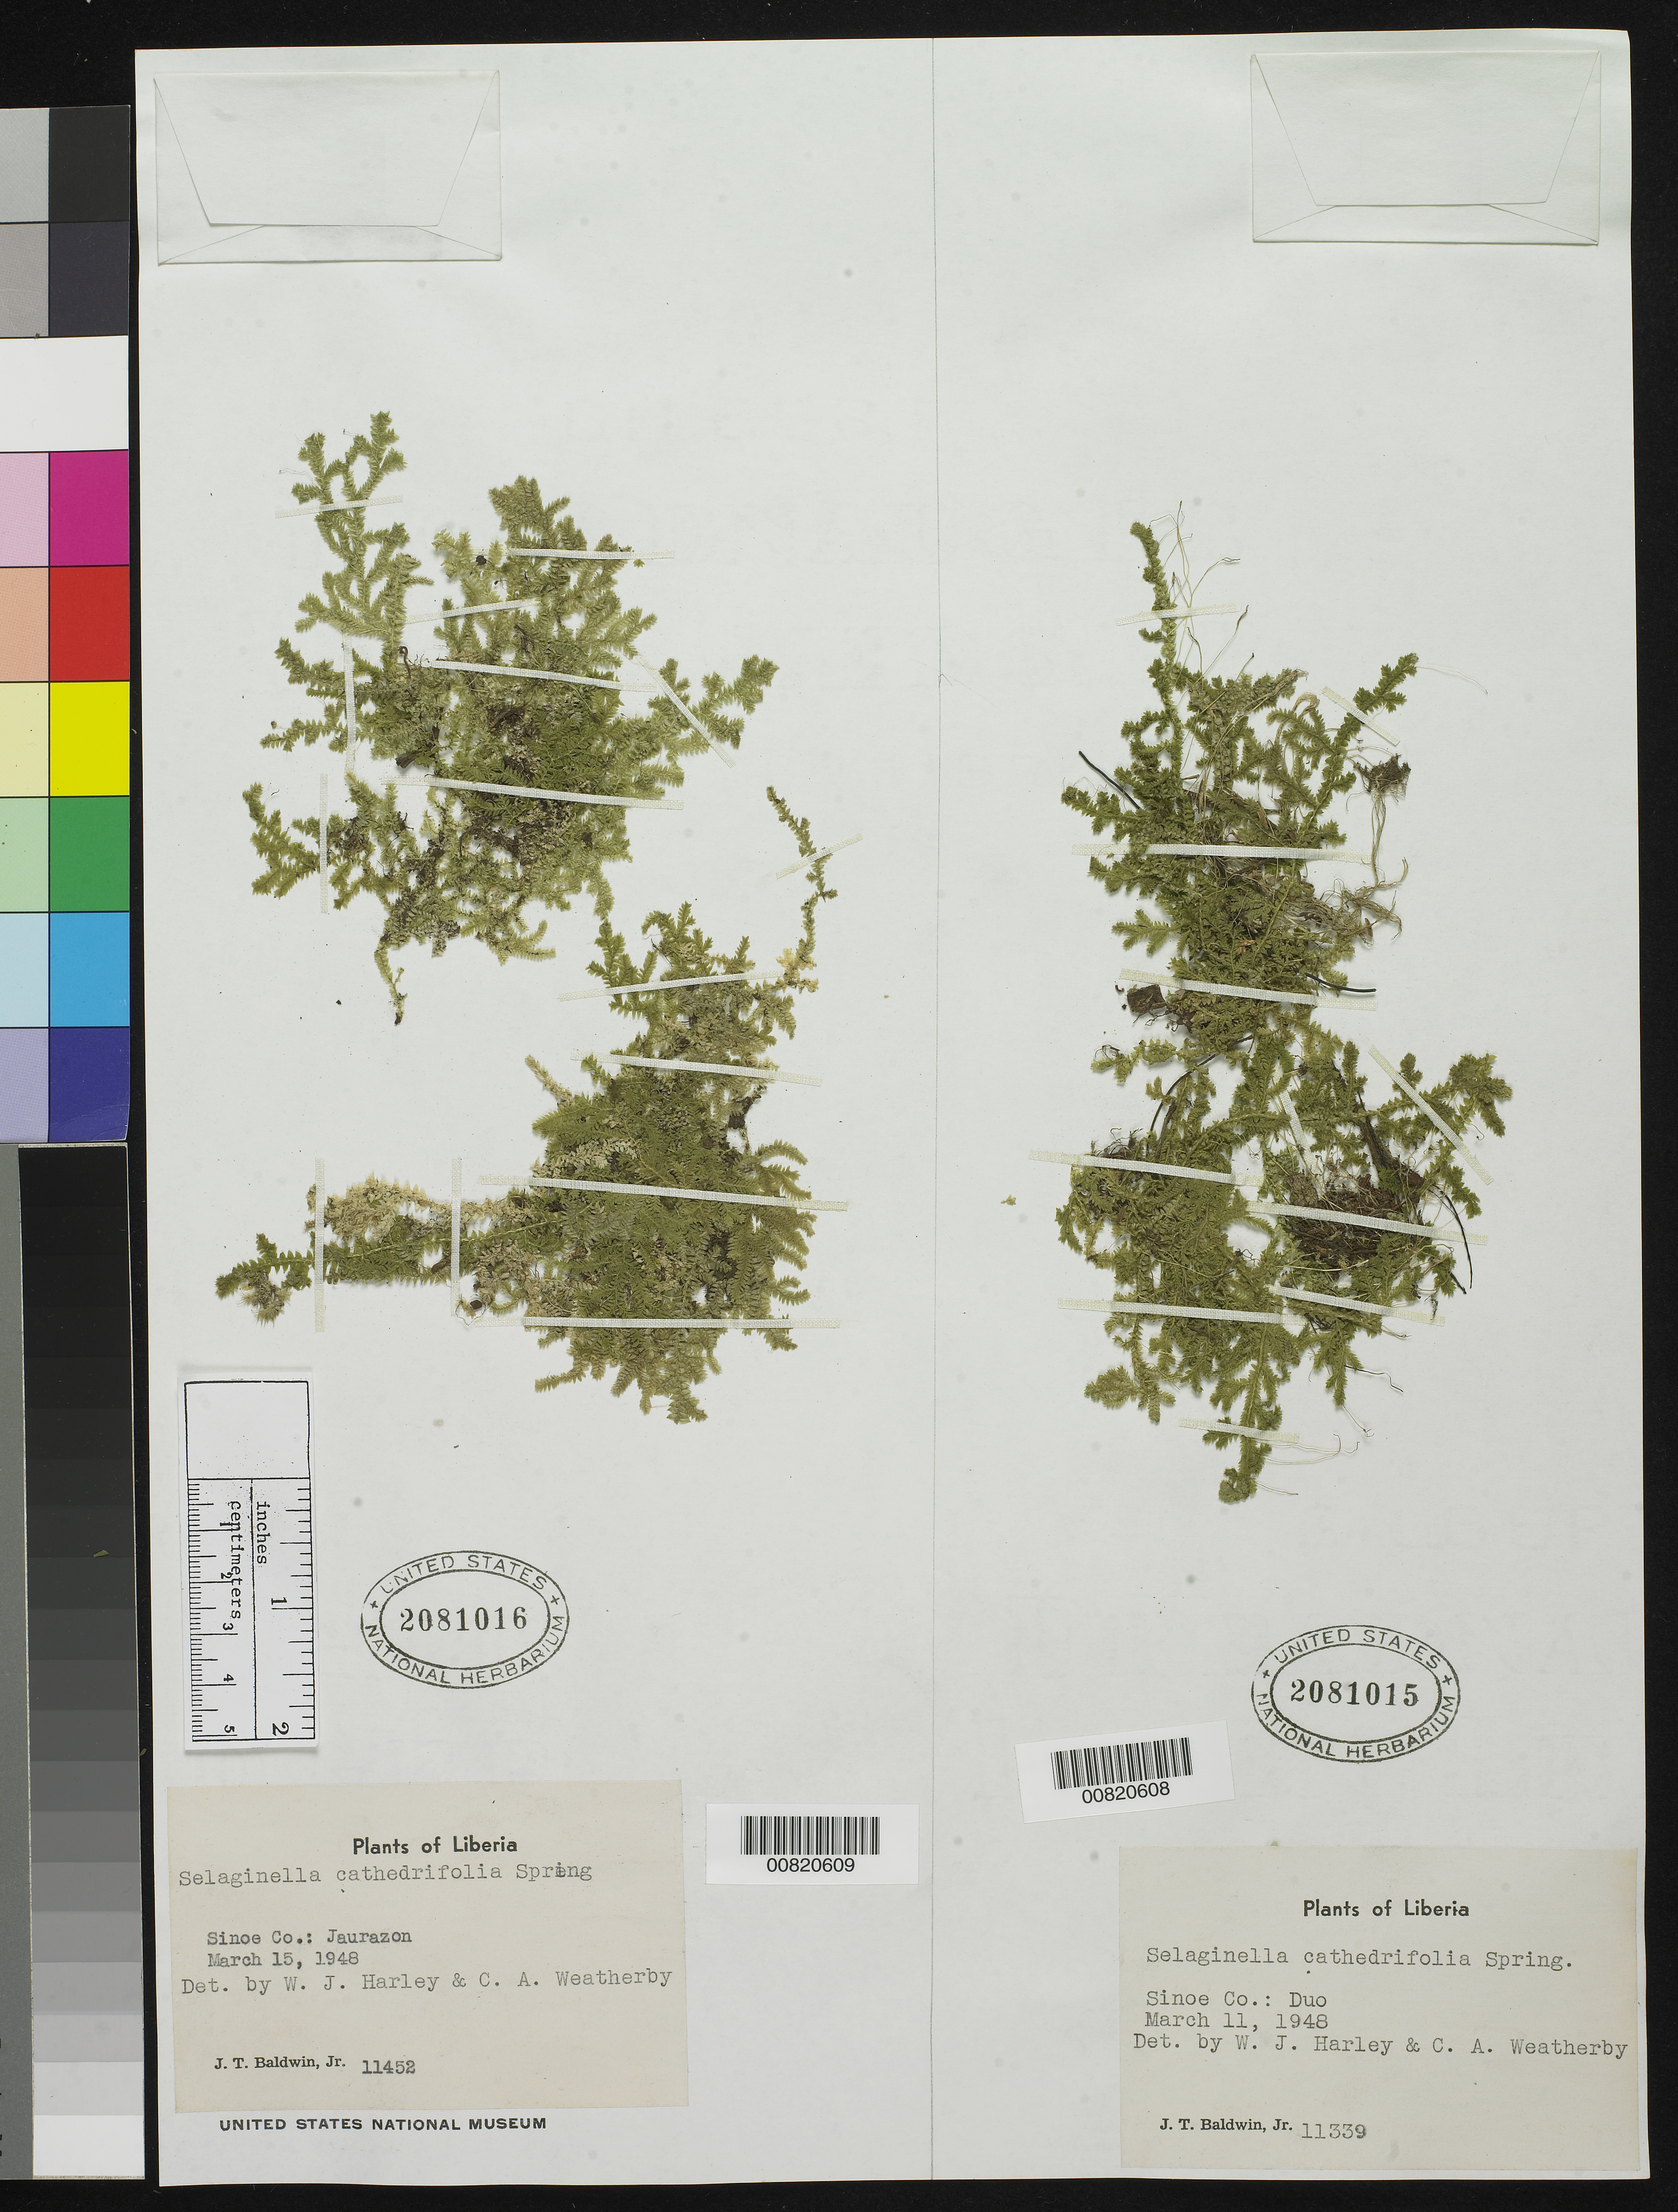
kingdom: Plantae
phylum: Tracheophyta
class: Lycopodiopsida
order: Selaginellales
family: Selaginellaceae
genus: Selaginella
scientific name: Selaginella cathedrifolia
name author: Spring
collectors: J. T. Baldwin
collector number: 11452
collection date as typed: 15 Mar 1948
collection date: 1948-03-15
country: Liberia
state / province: Sinoe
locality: Jaurazon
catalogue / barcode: US 2081016